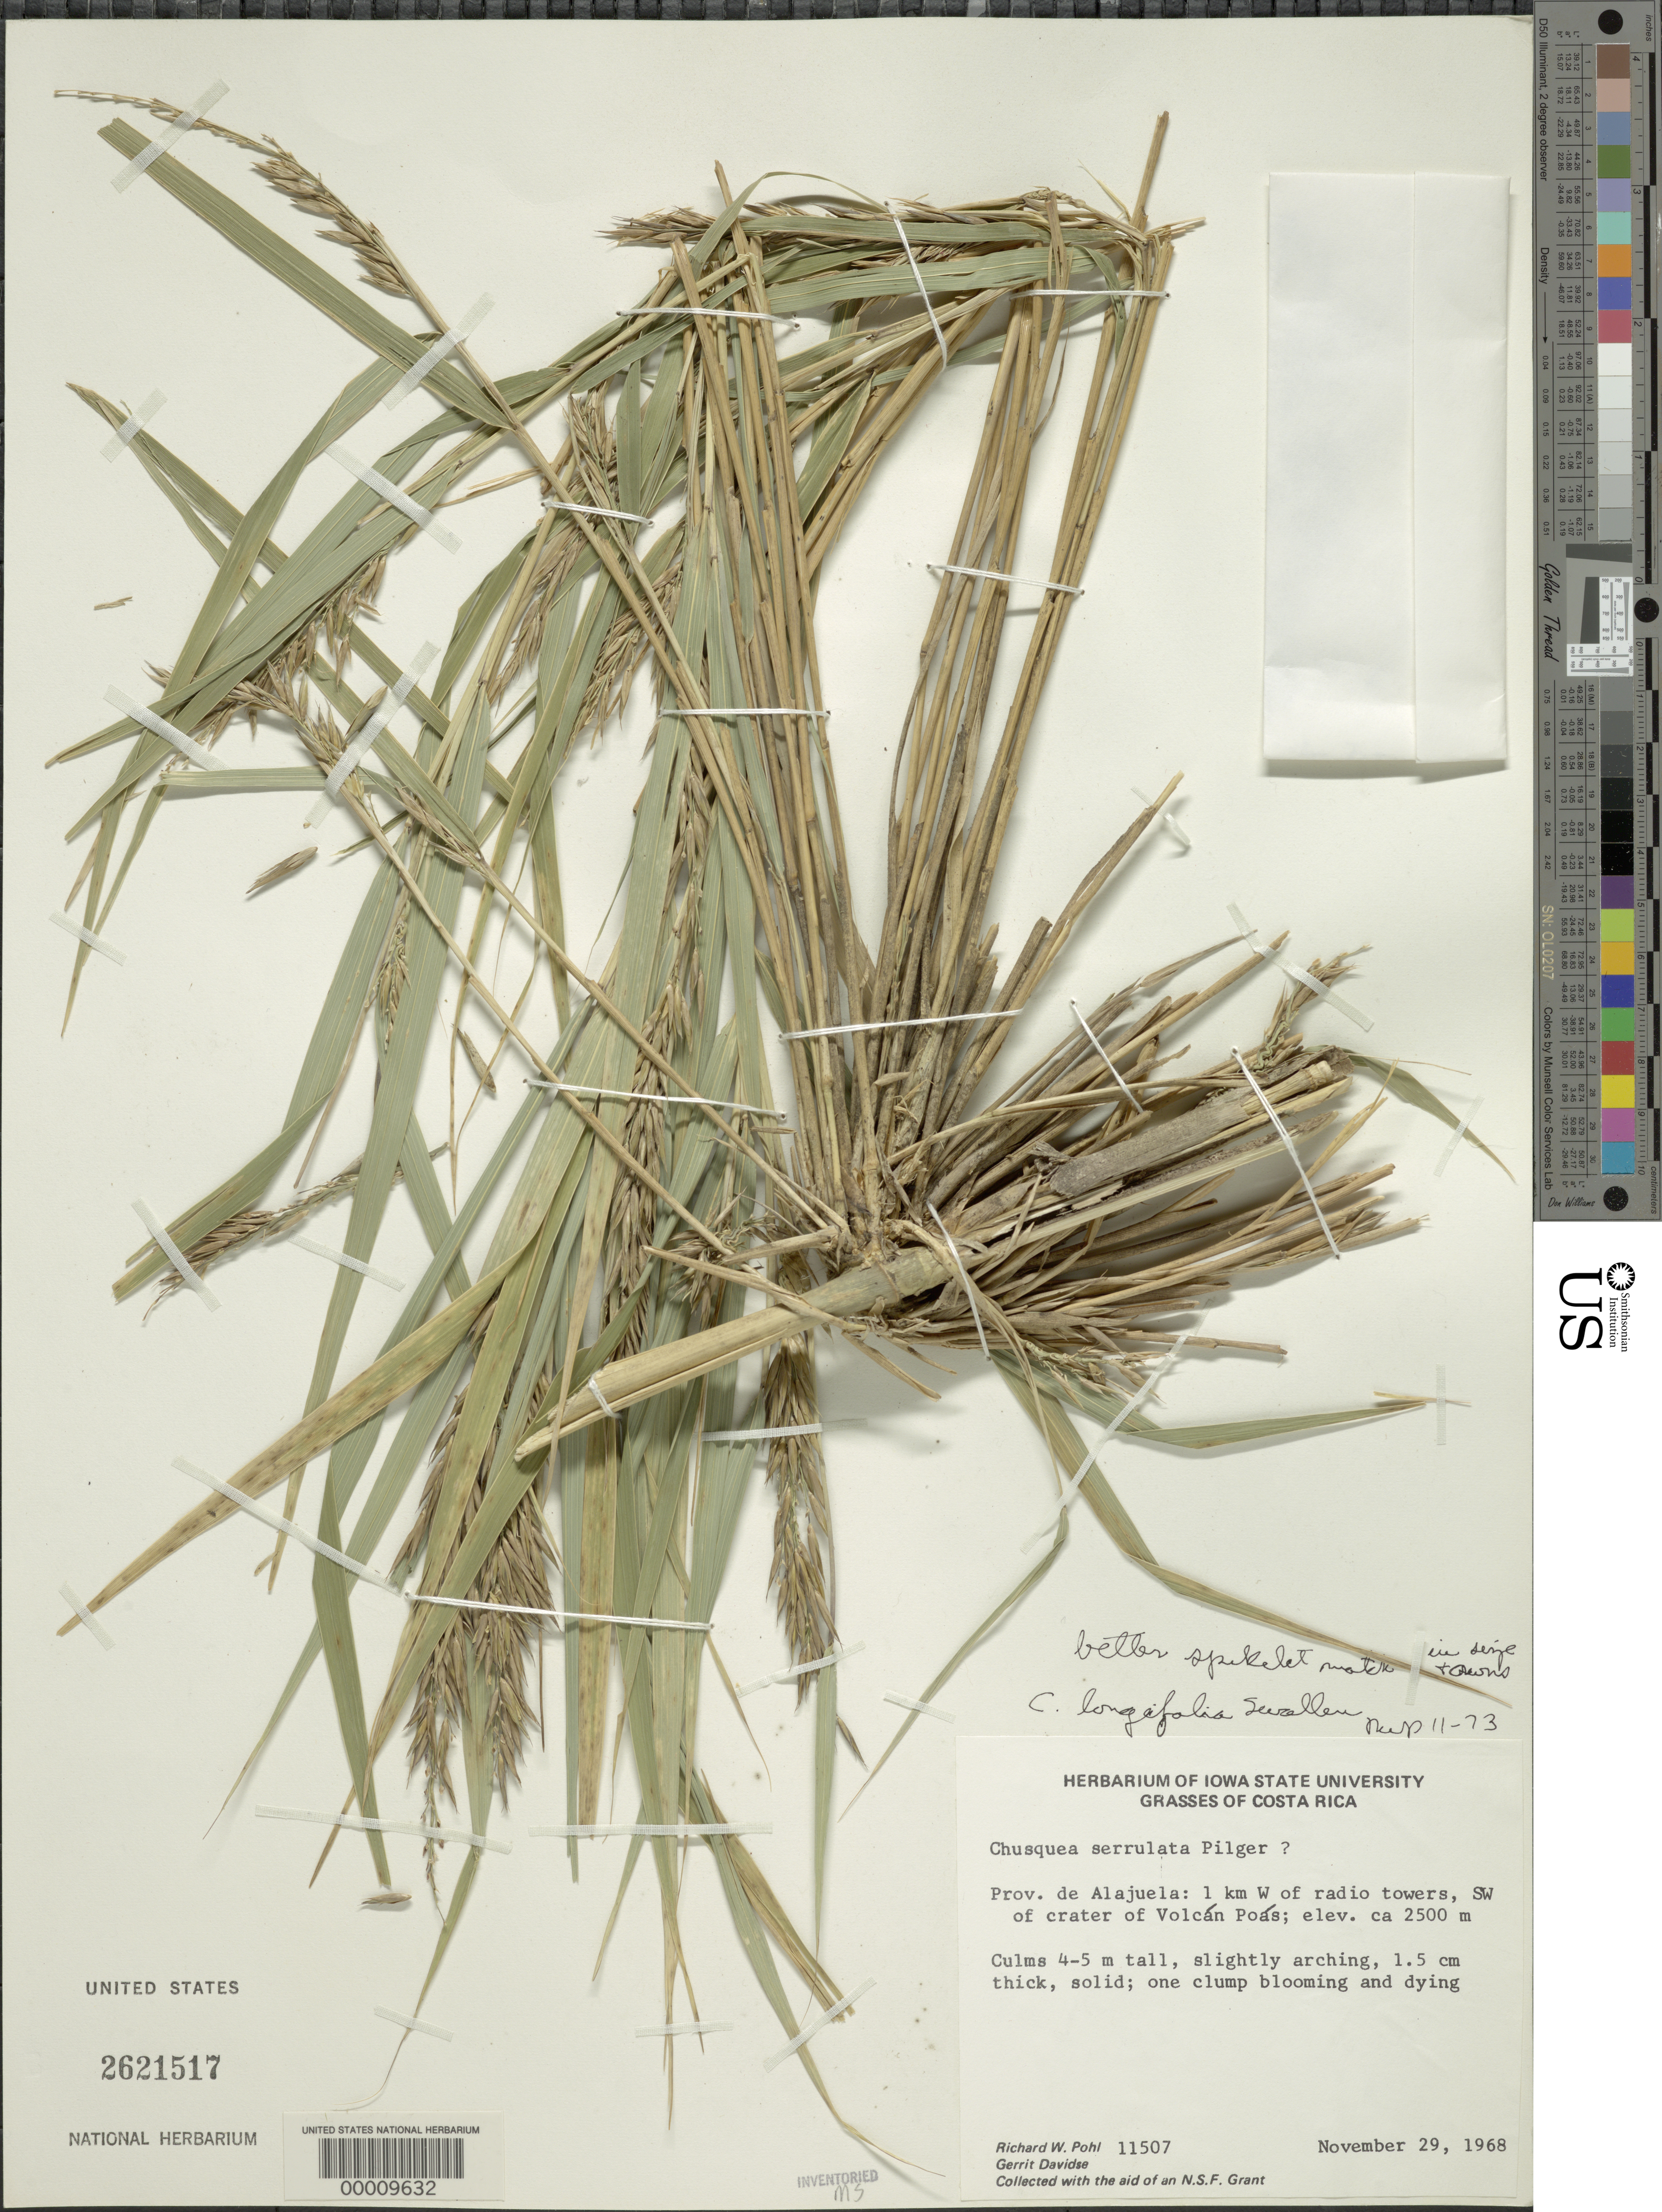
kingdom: Plantae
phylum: Tracheophyta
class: Liliopsida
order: Poales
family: Poaceae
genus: Chusquea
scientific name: Chusquea longifolia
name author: Swallen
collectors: R. W. Pohl & G. Davidse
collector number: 11507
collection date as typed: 29 Nov 1968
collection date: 1968-11-29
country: Costa Rica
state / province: Alajuela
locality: Volcan Poás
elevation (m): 2500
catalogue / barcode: US 2621517